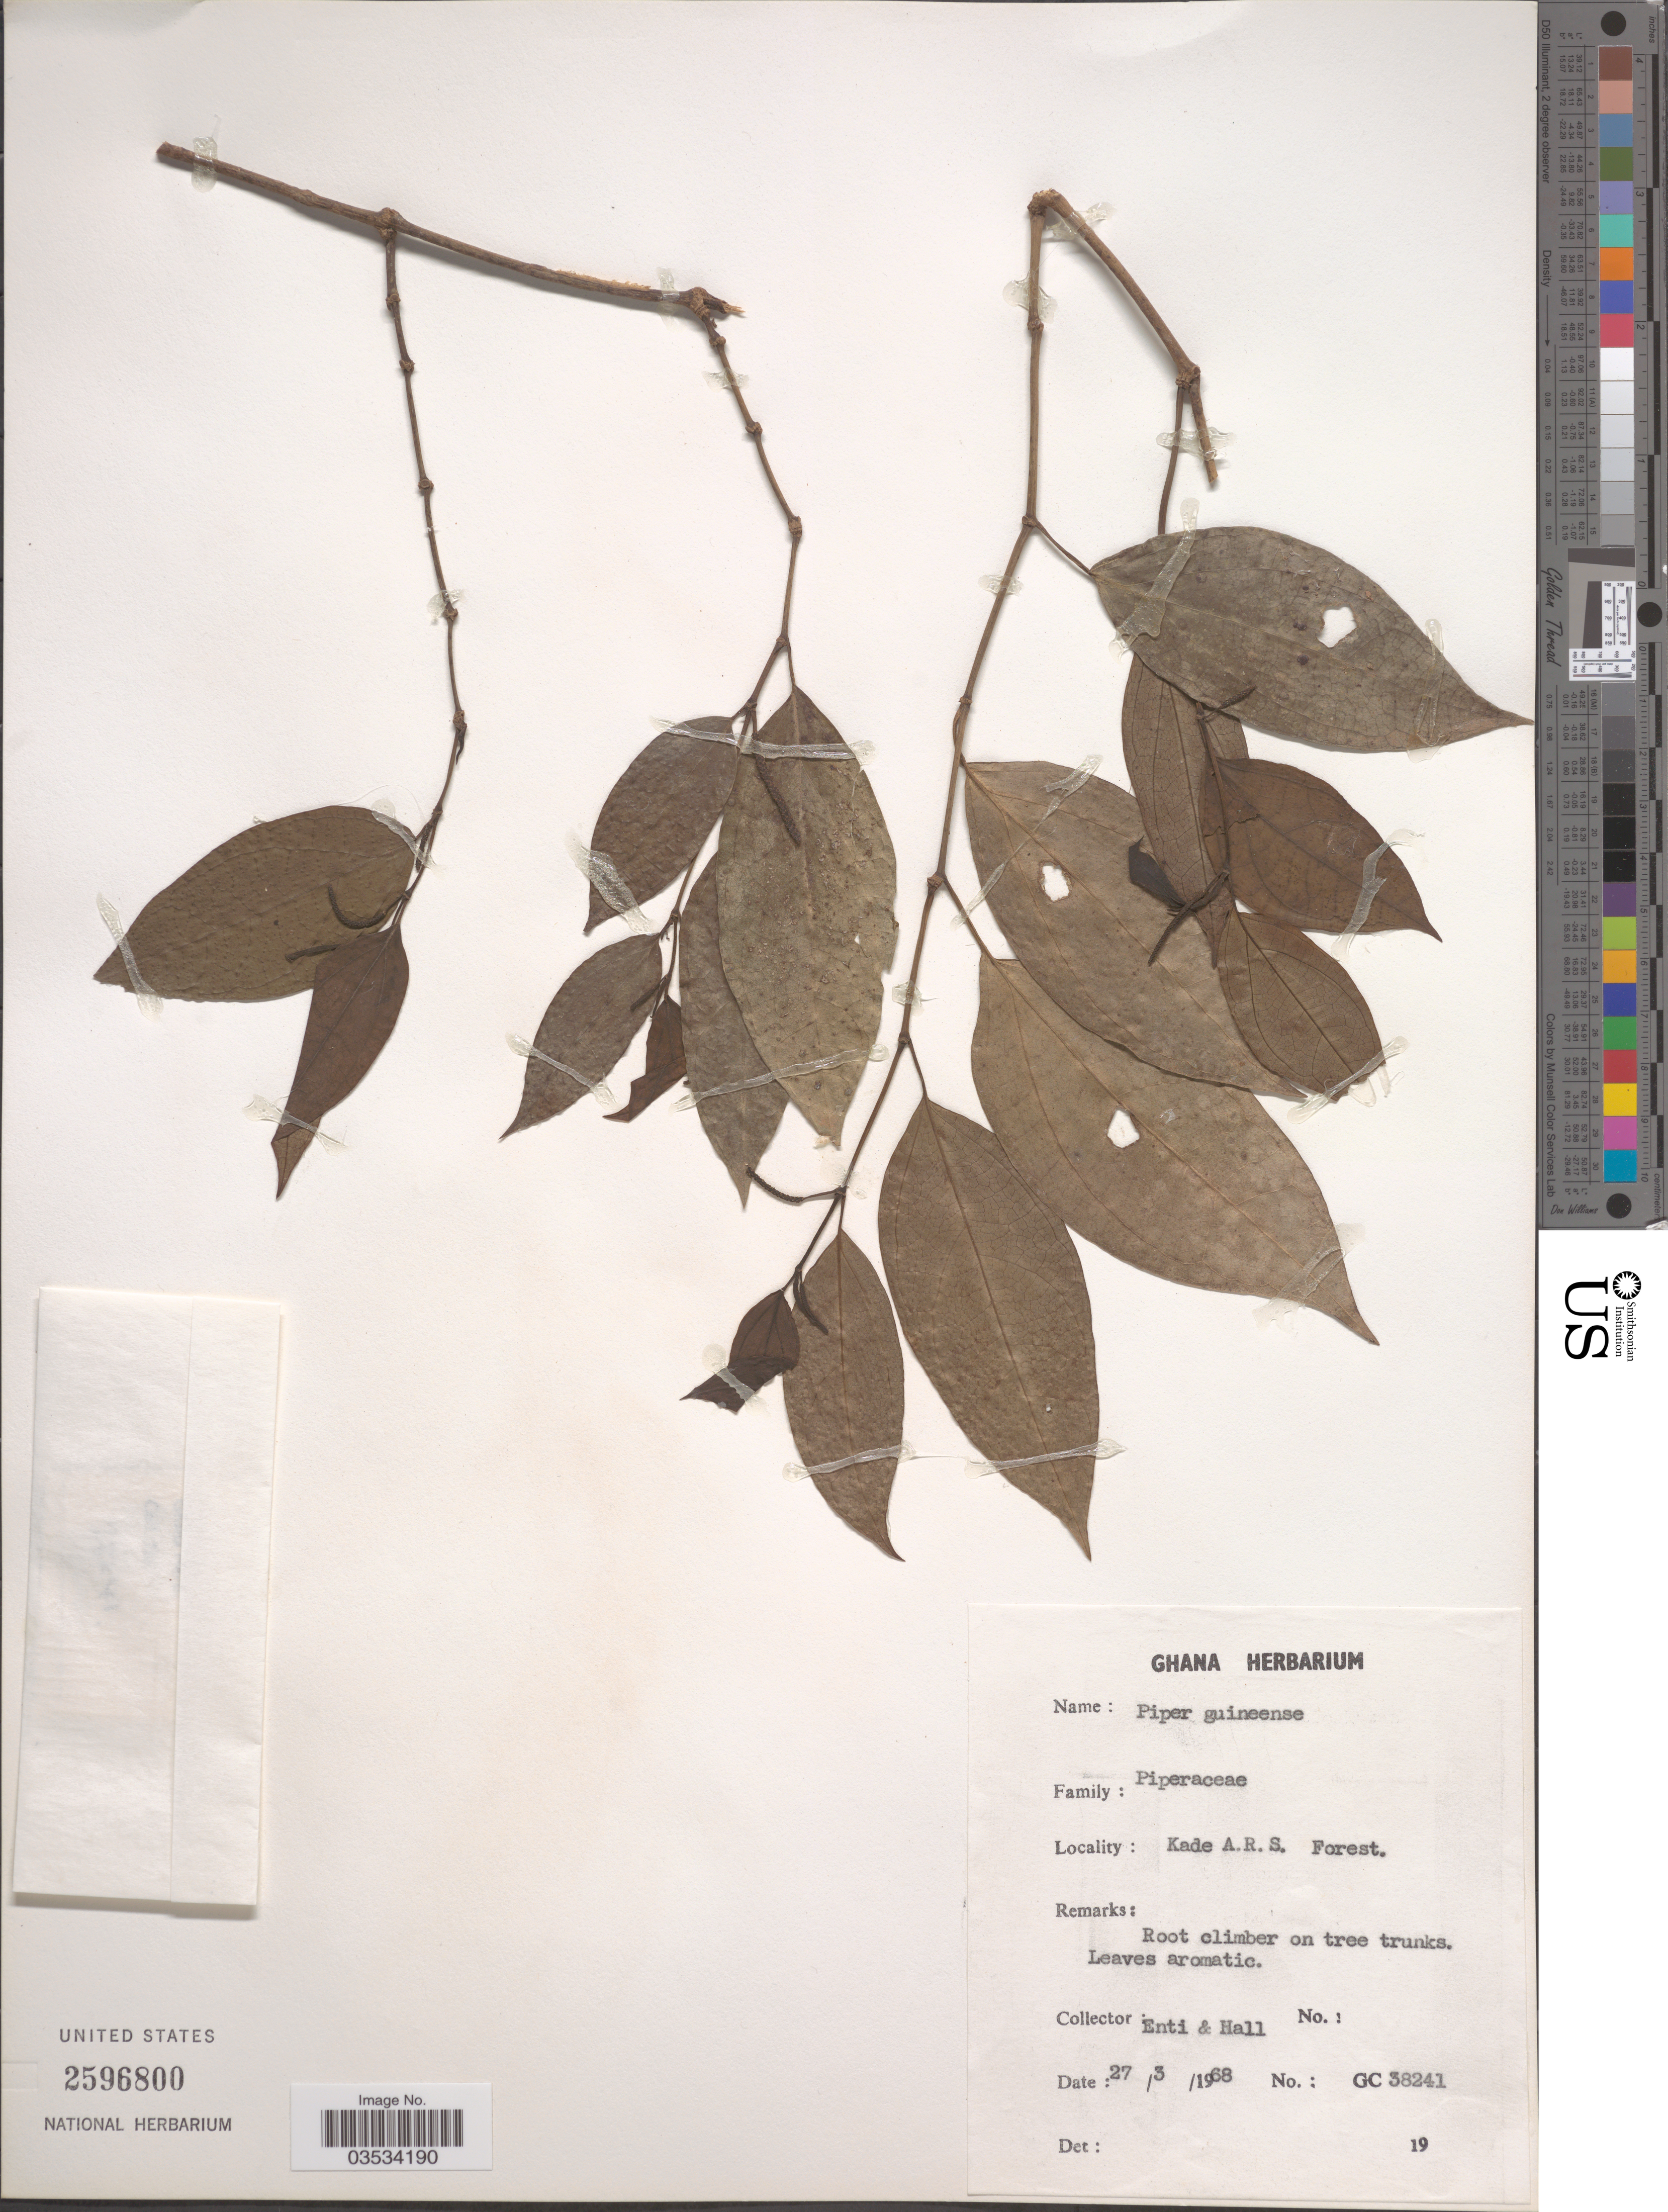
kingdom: Plantae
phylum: Tracheophyta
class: Magnoliopsida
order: Piperales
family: Piperaceae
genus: Piper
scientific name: Piper guineense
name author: Schumach. & Thonn.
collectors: -. Enti & -- Hall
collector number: GC38241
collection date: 1968-03-27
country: Ghana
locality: Kade A.R.S.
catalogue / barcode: US 2596800